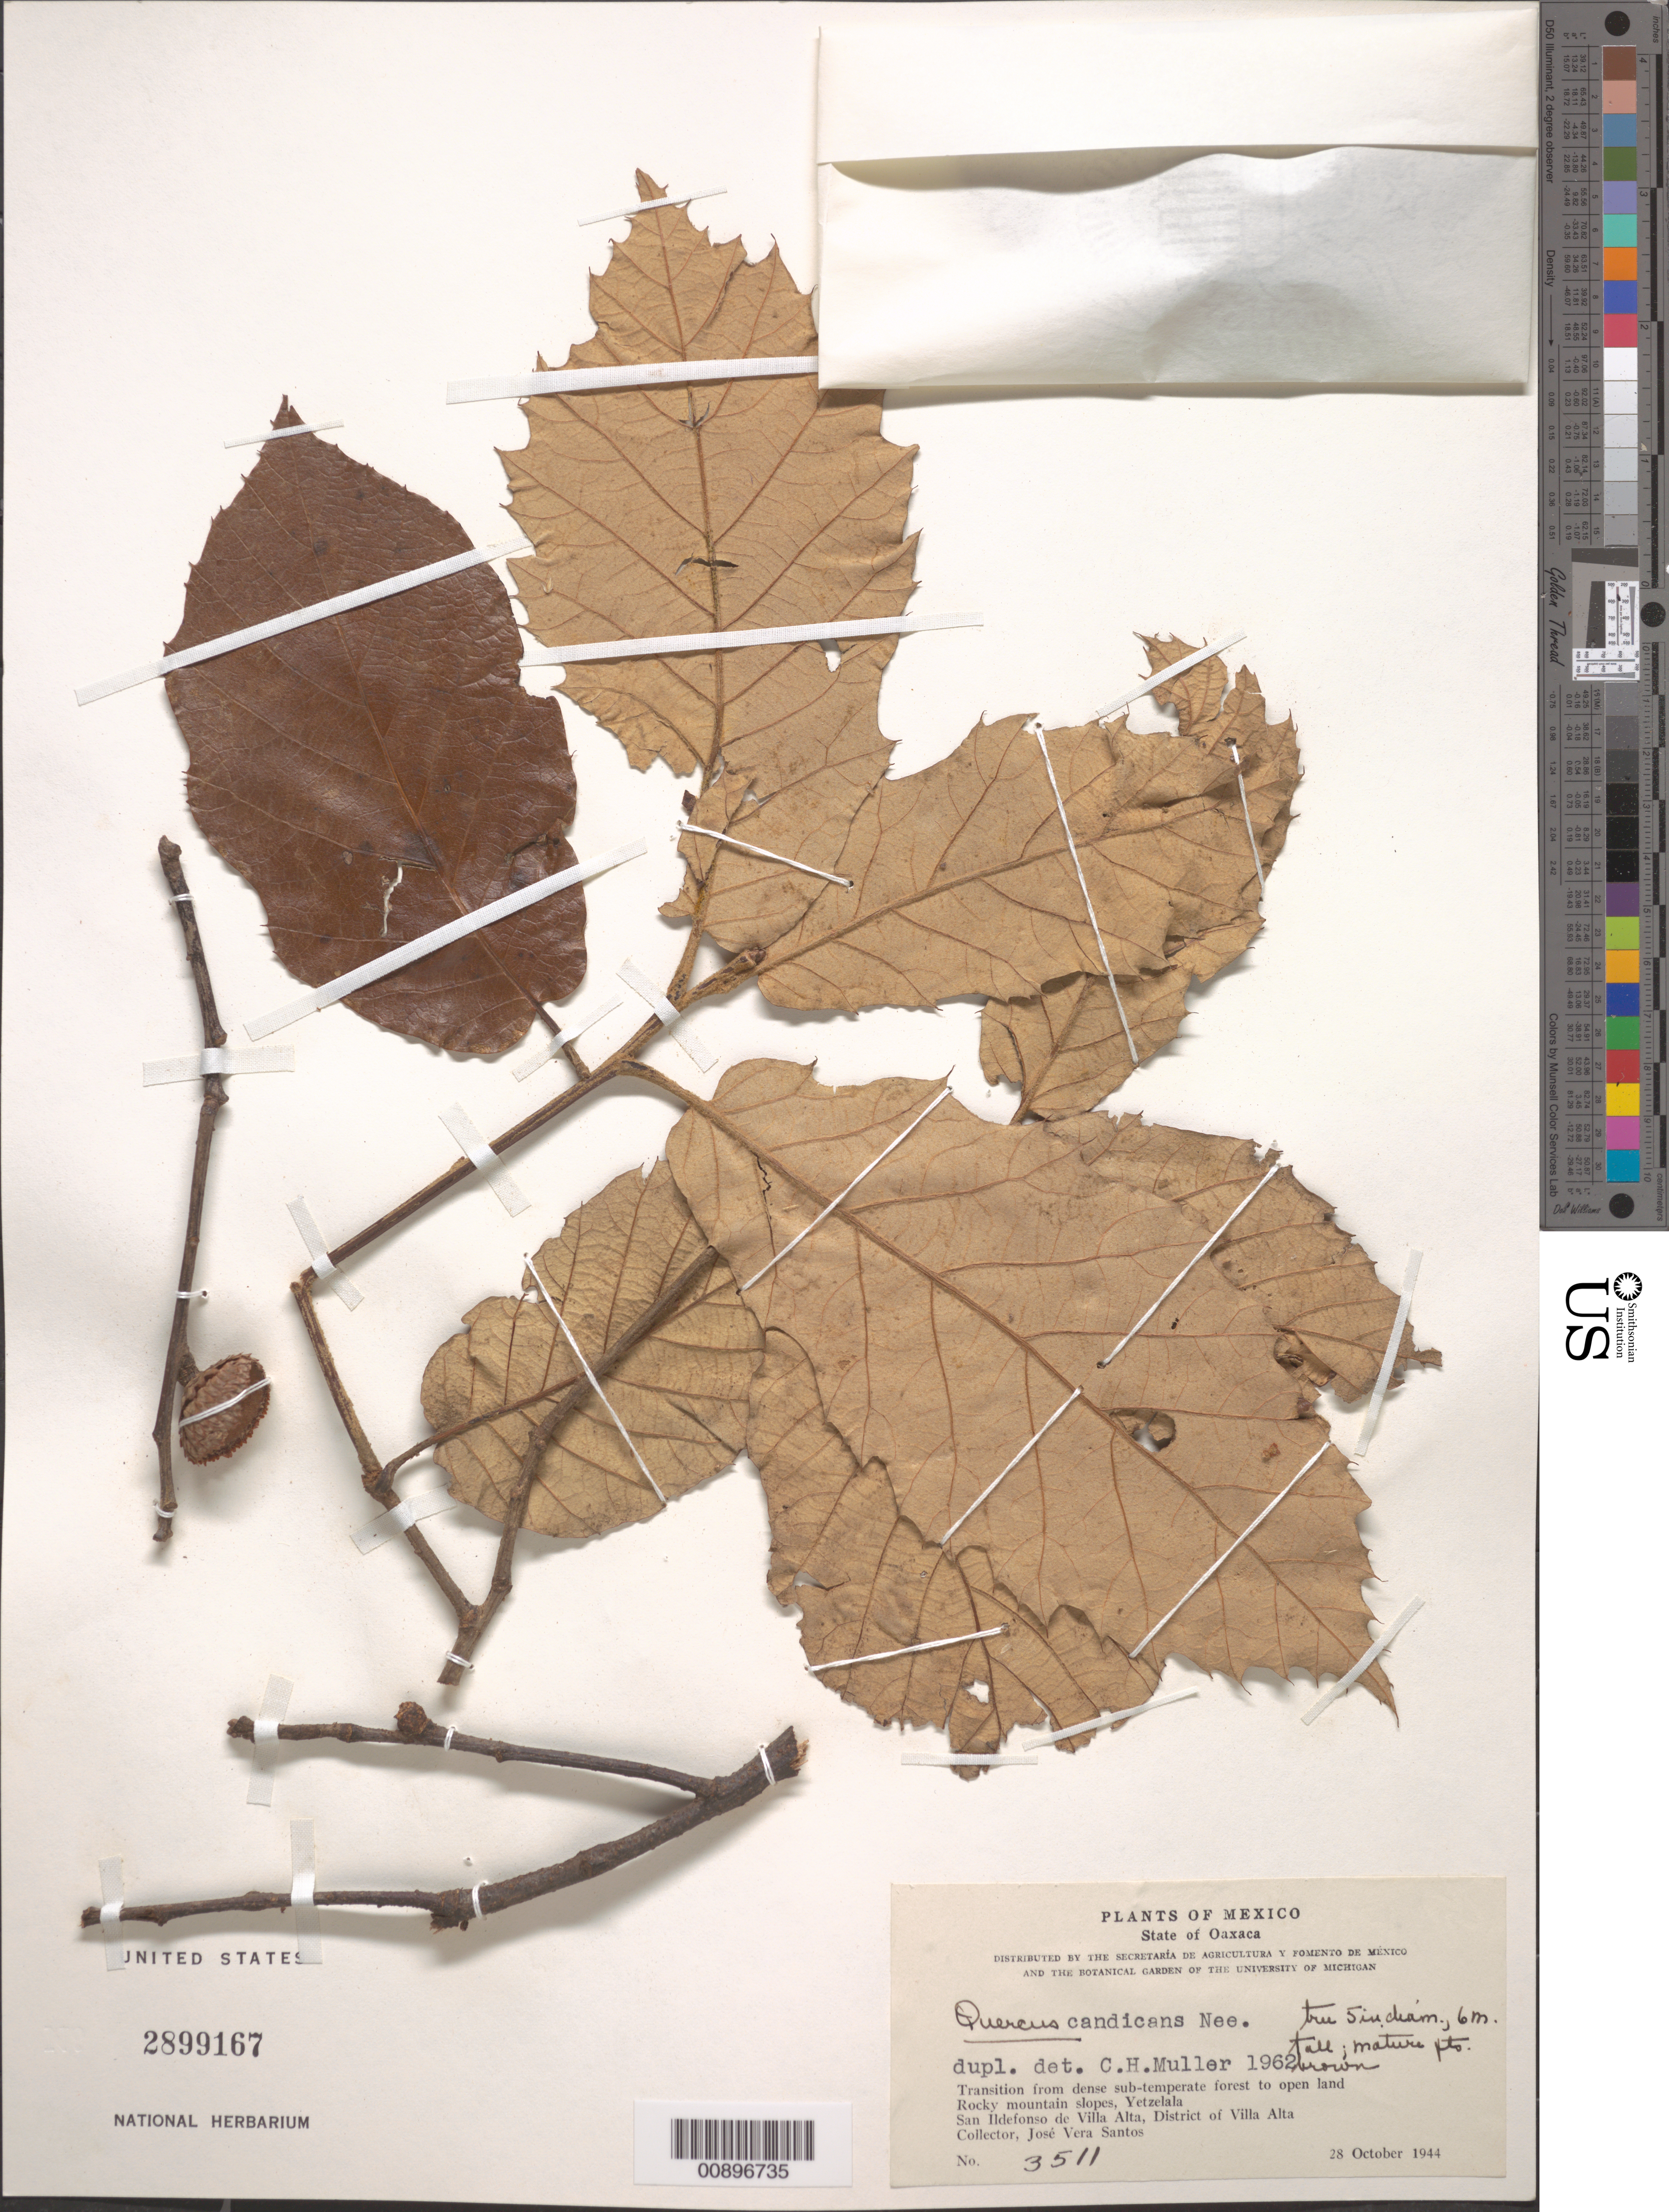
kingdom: Plantae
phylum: Tracheophyta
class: Magnoliopsida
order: Fagales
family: Fagaceae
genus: Quercus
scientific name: Quercus candicans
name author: Née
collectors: Vera Santos, J.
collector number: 3511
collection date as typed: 28 Oct 1944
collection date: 1944-10-28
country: Mexico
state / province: Oaxaca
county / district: Villa Alta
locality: Rocky mountain slopes, Yetzelala. San Ildefonso de Villa Alta, District of Villa Alta, Oaxaca.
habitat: Transition from dense sub-temperate forest to open land.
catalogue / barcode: US 2899167